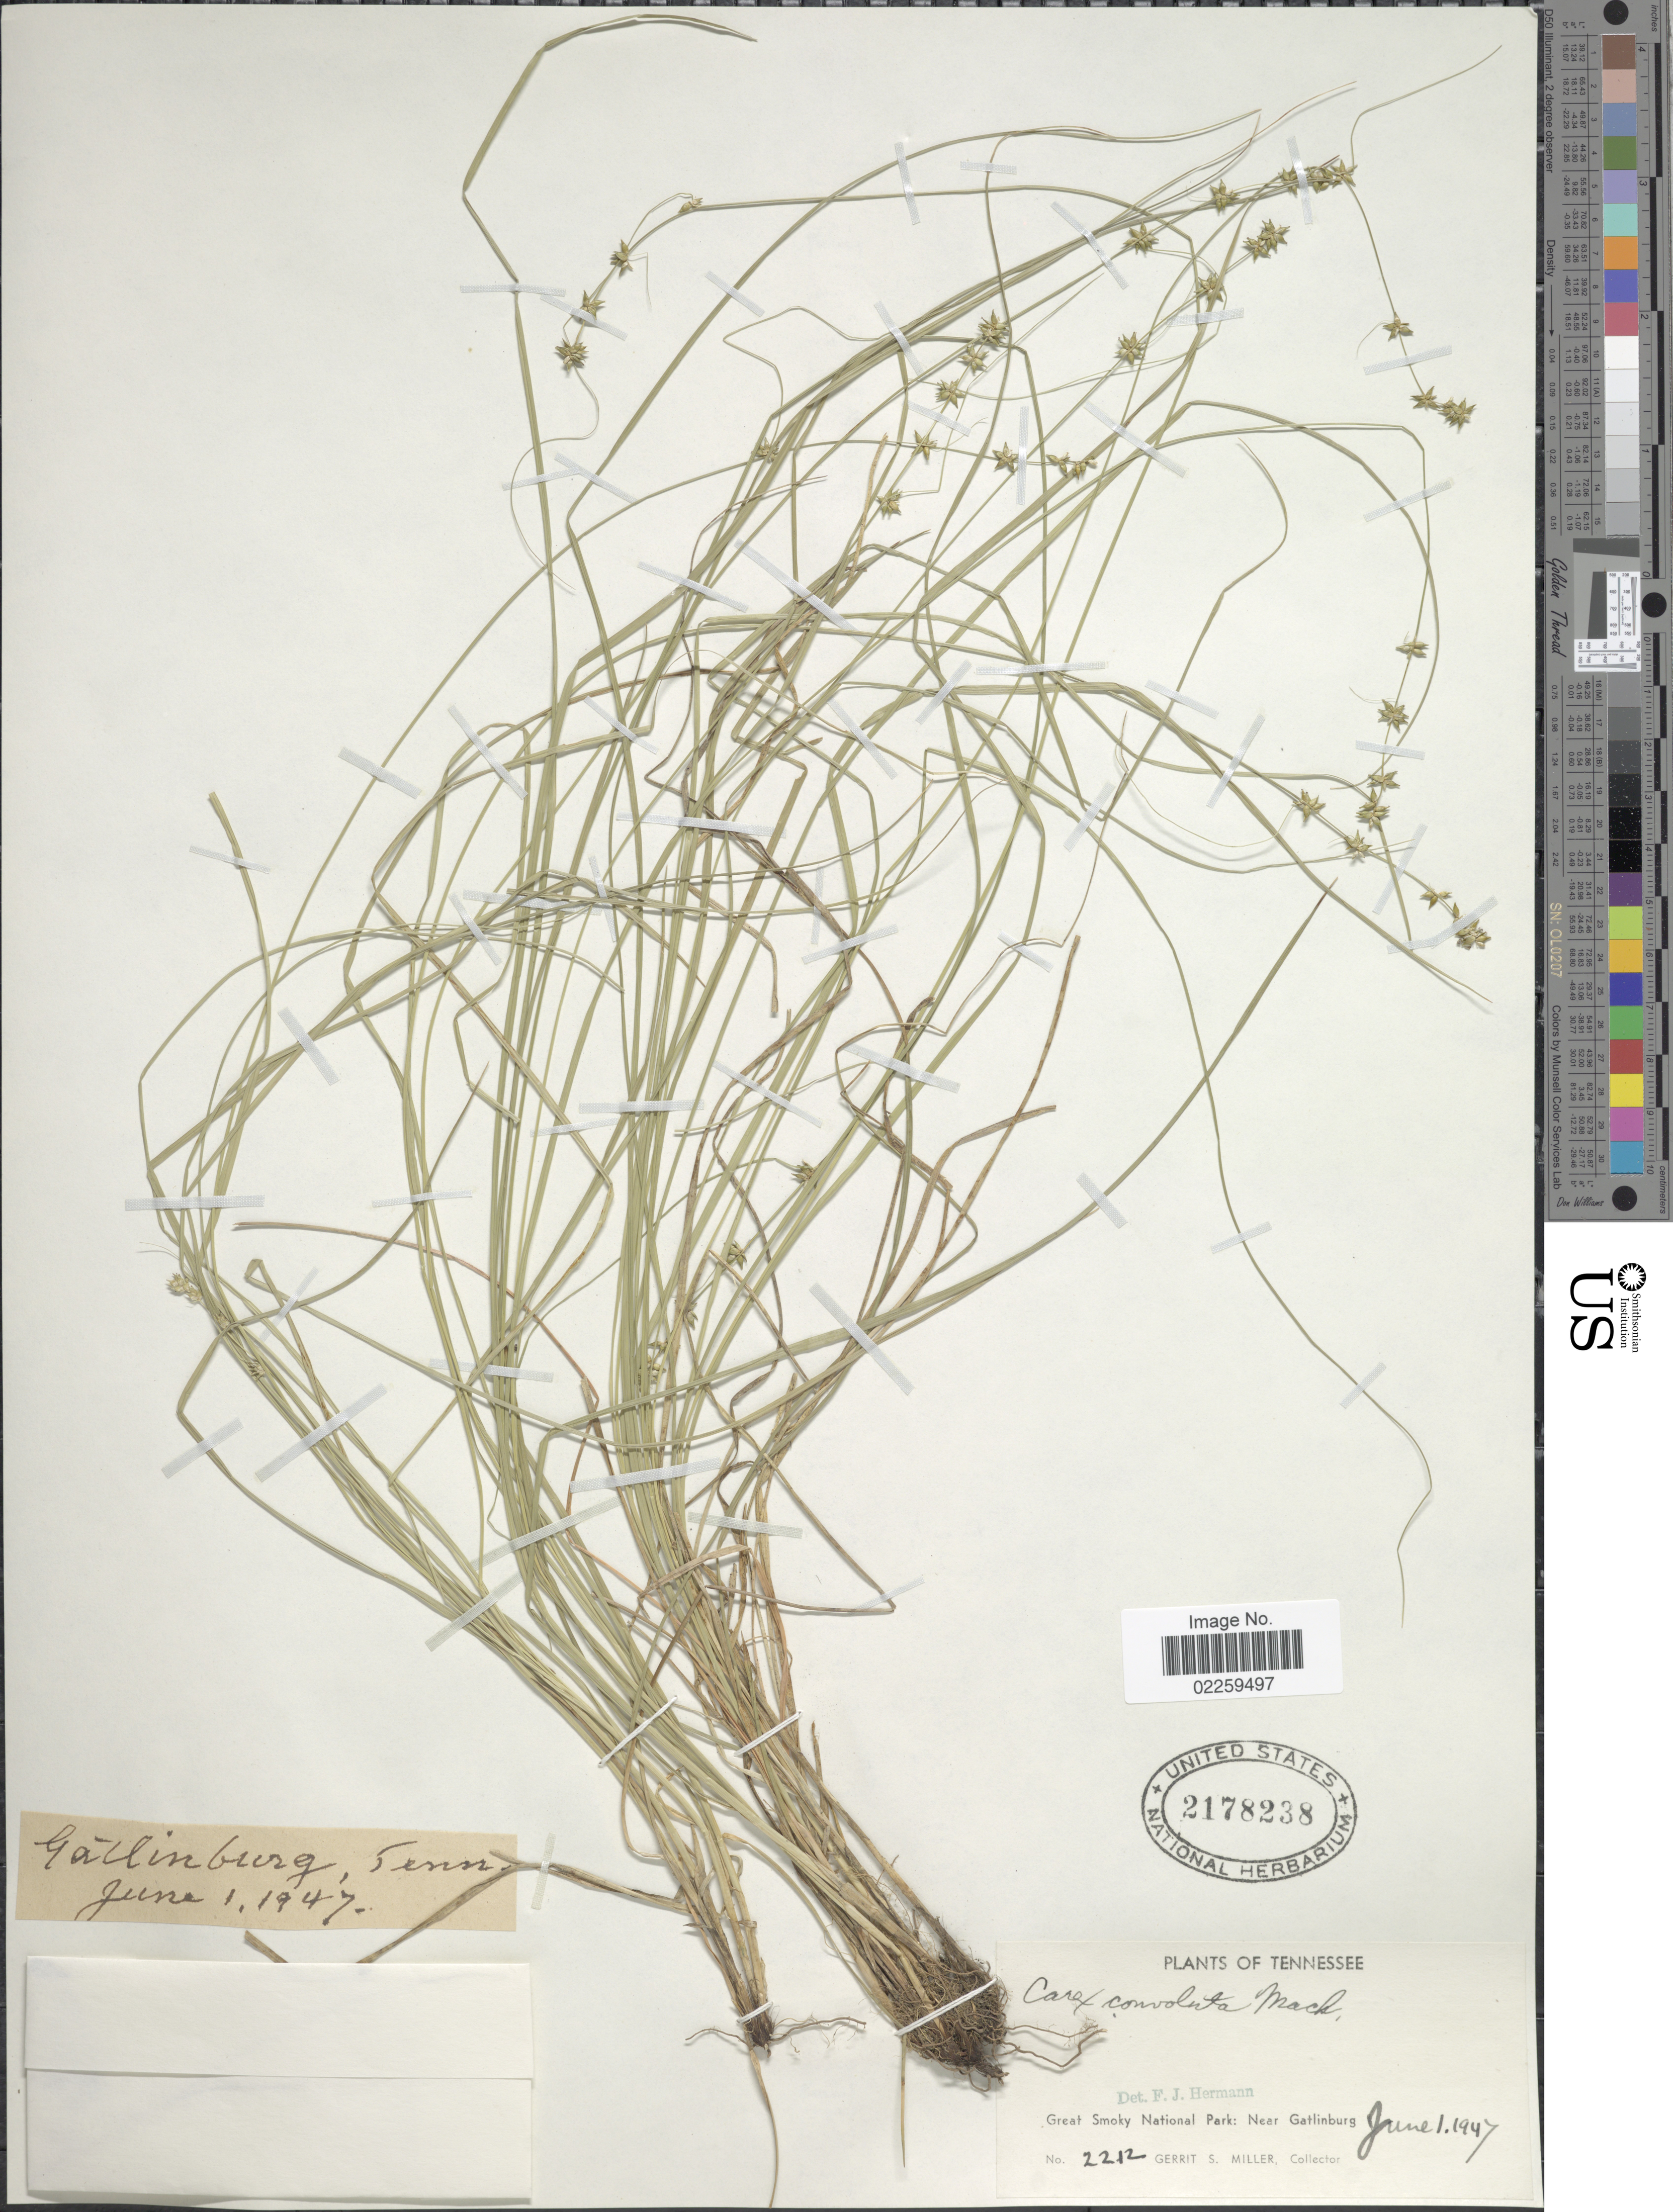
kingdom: Plantae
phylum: Tracheophyta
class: Liliopsida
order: Poales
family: Cyperaceae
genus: Carex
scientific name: Carex rosea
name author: Willd.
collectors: G. S. Miller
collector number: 2212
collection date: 1947-06-01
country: United States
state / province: Tennessee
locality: Great Smoky National Park: Near Gatlinburg.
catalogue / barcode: US 2178238